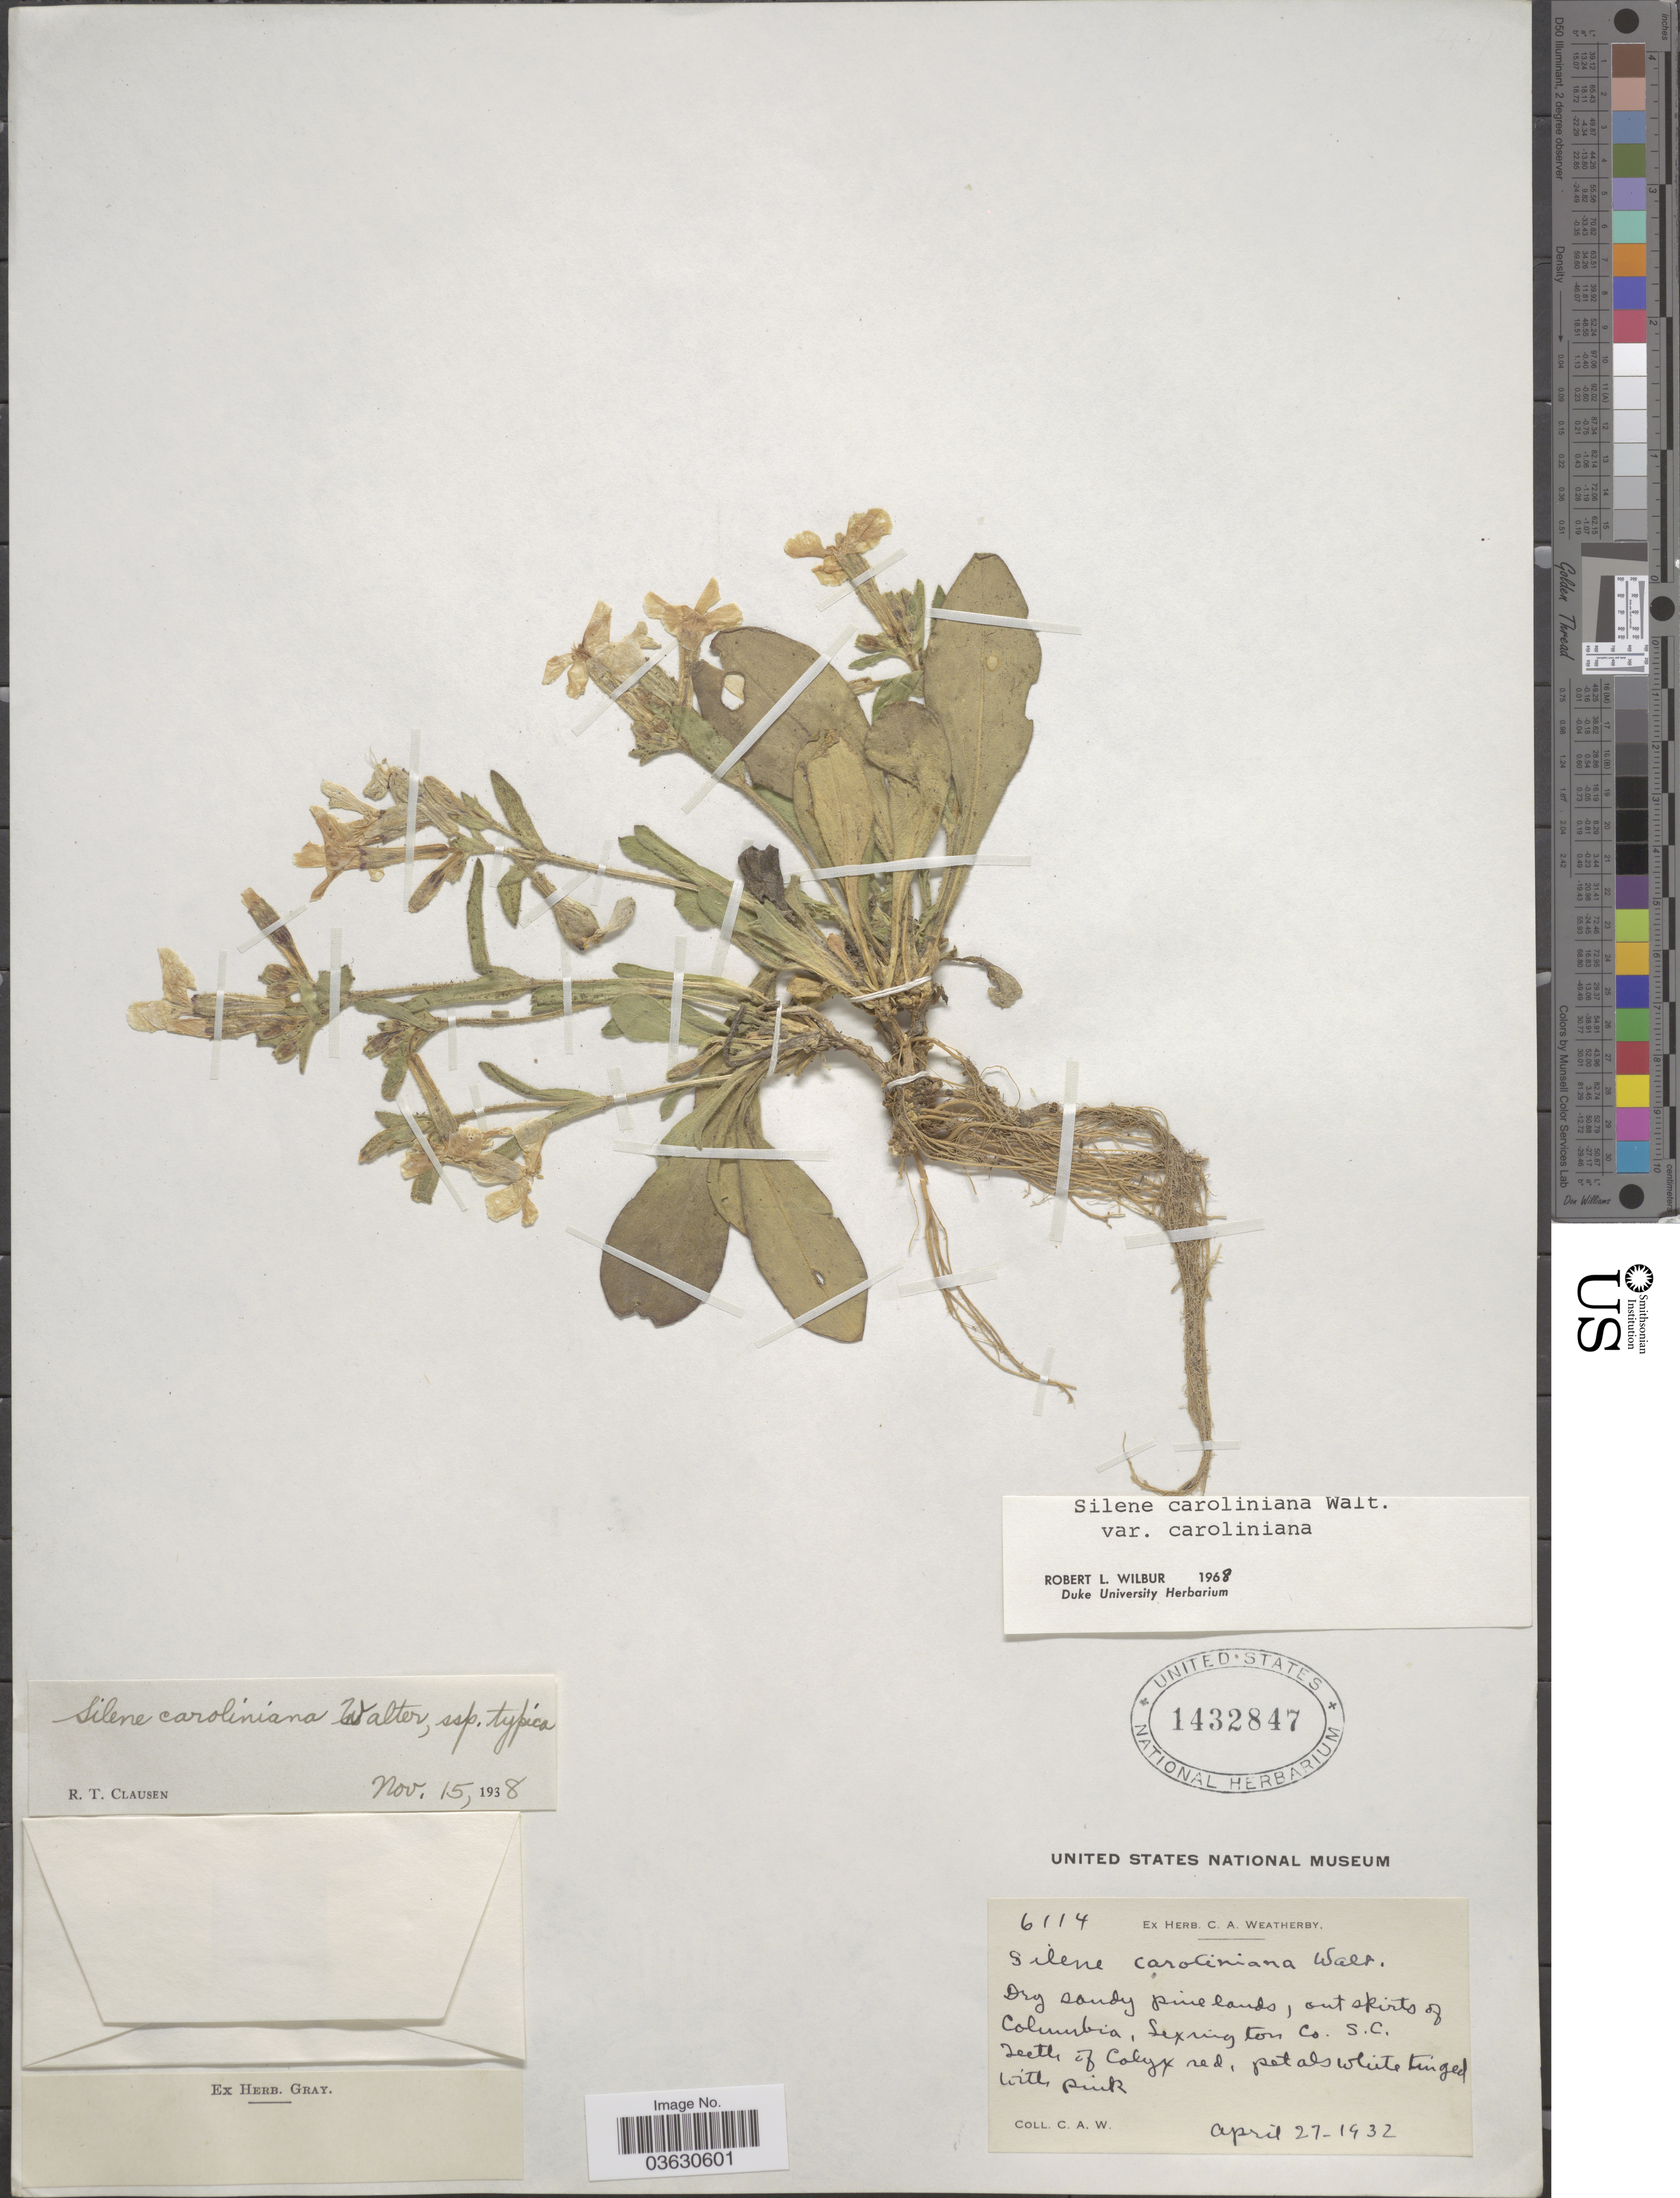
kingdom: Plantae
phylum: Tracheophyta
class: Magnoliopsida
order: Caryophyllales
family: Caryophyllaceae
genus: Silene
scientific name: Silene caroliniana subsp. typica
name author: R.T. Clausen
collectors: C. A. Weatherby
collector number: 6114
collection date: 1932-04-27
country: United States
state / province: South Carolina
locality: Dry sandy pine lands, out skirts of Columbia, Lexington Co.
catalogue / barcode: US 1432847